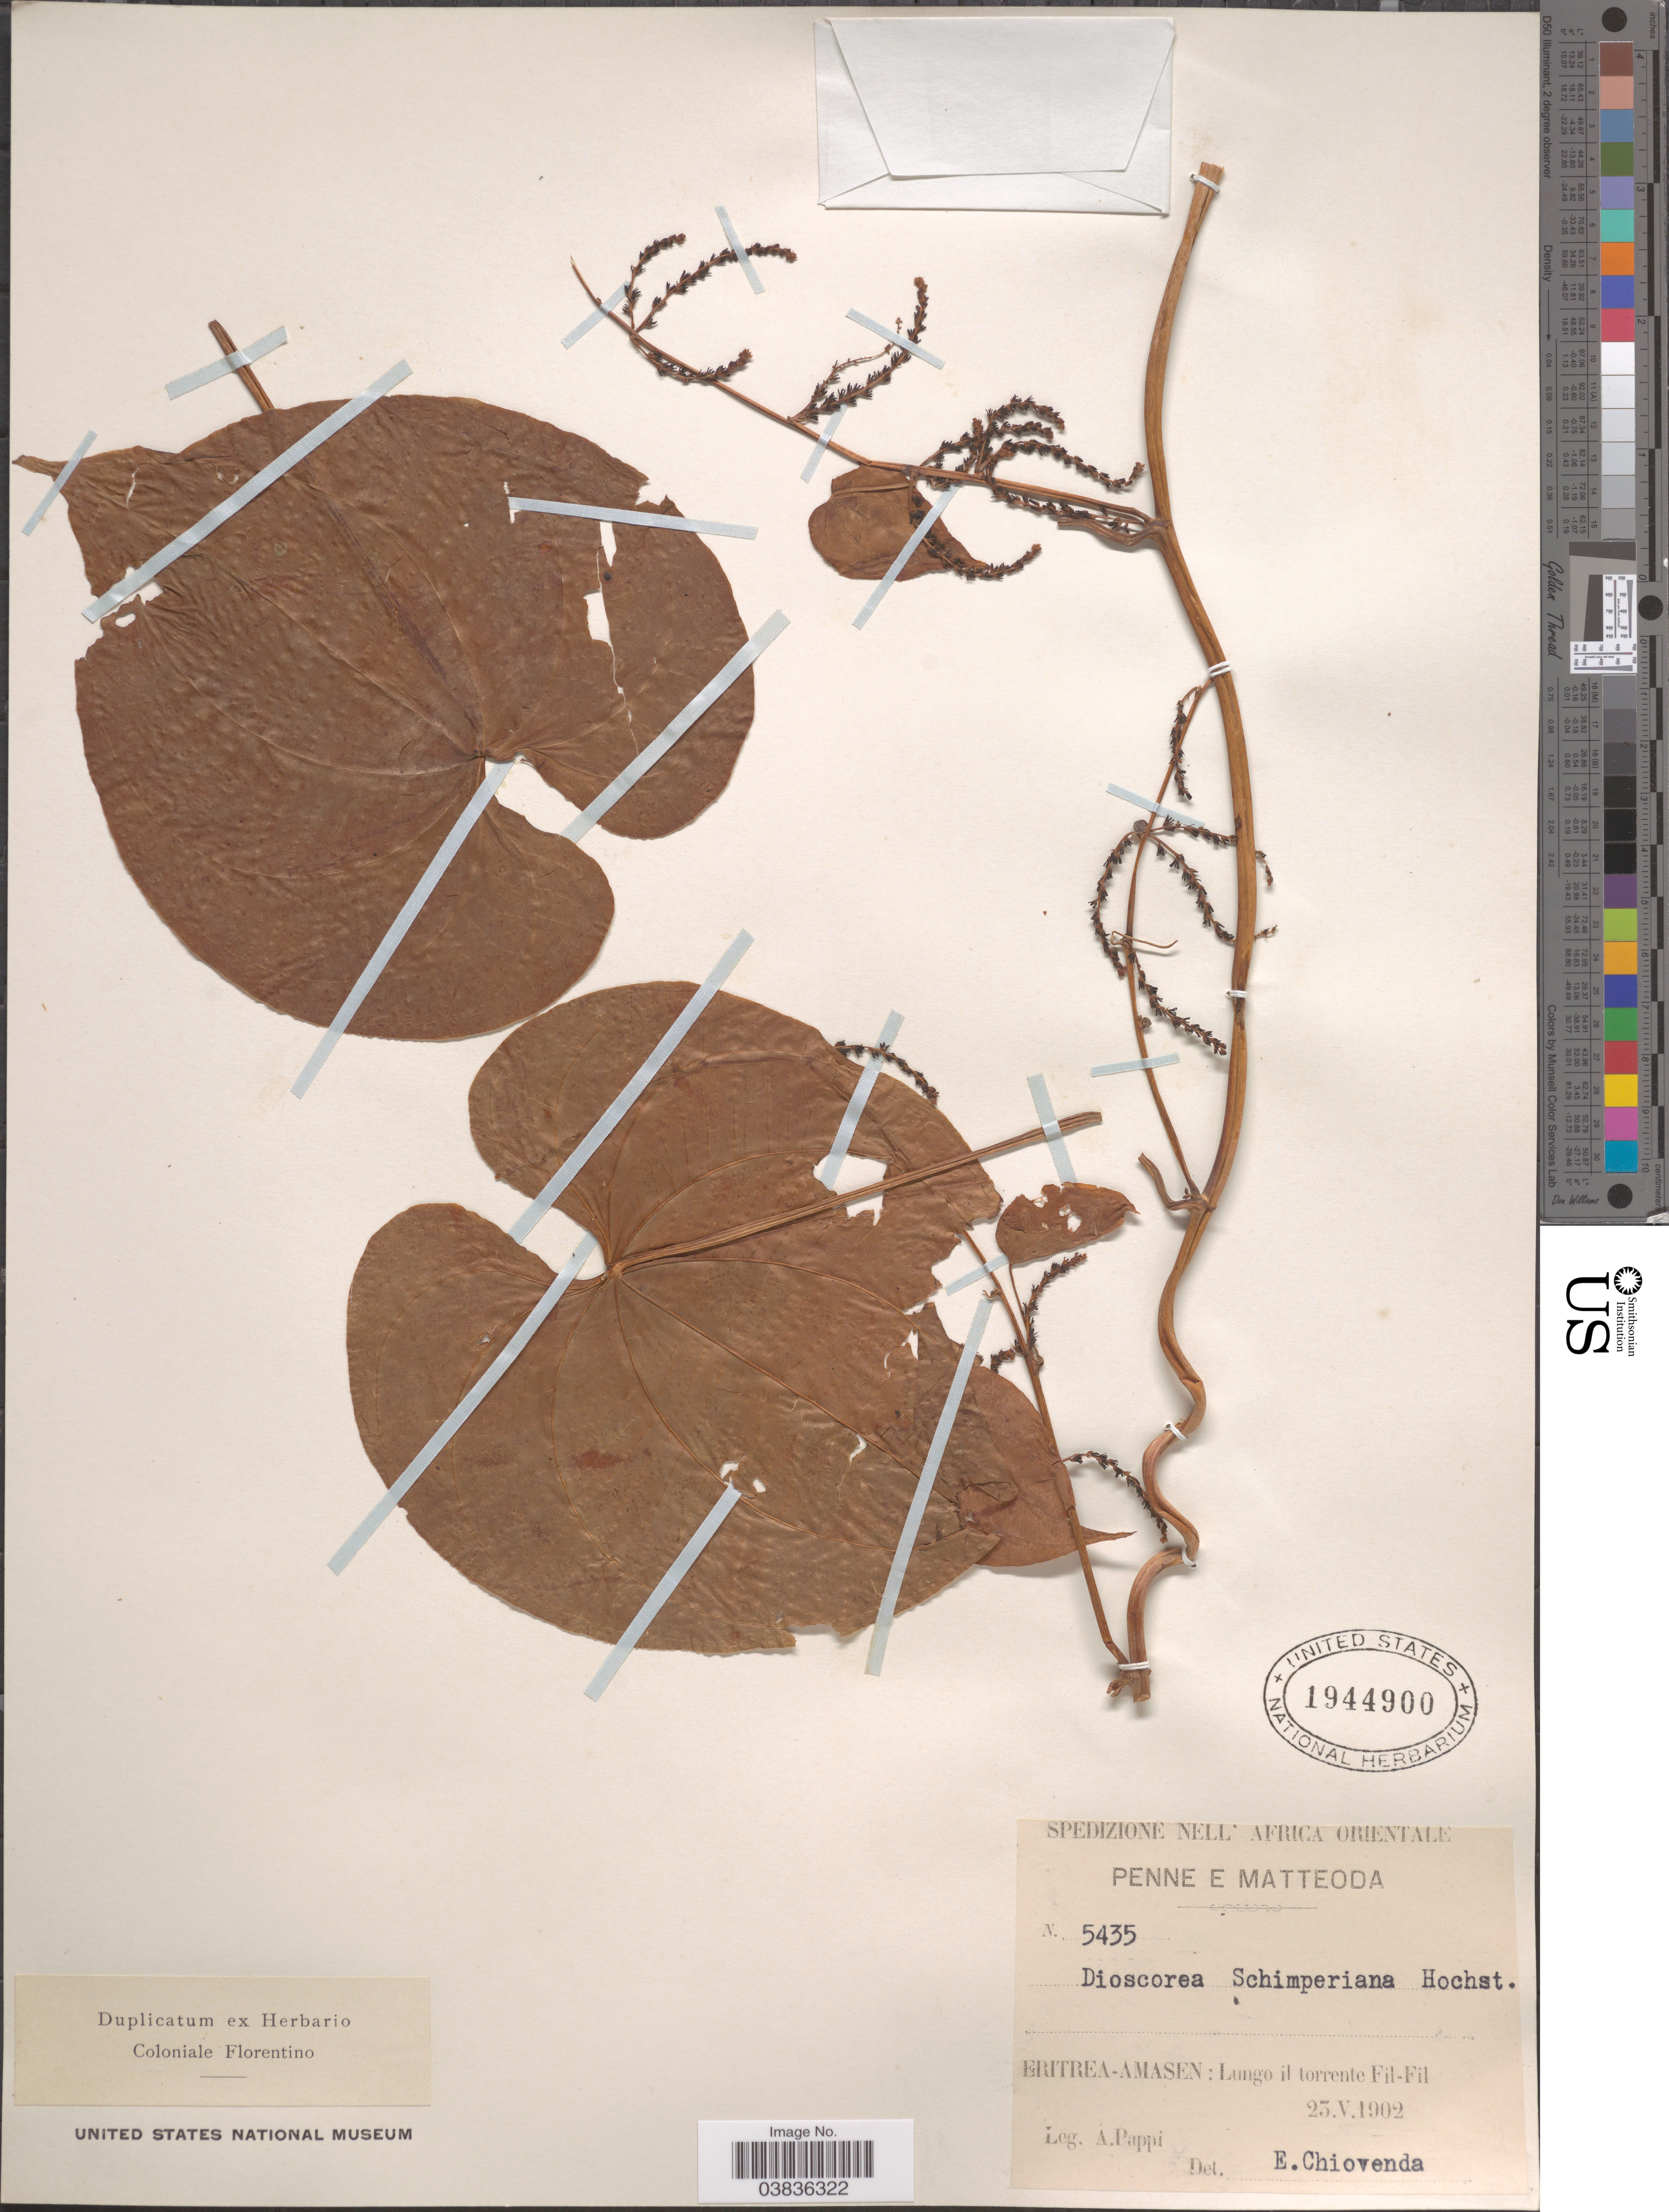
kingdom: Plantae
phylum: Tracheophyta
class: Liliopsida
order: Dioscoreales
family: Dioscoreaceae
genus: Dioscorea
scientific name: Dioscorea schimperiana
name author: Hochst. ex Kunth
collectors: A. Pappi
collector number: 5435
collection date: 1902-05-25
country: Eritrea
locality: Africa Orientale. Eritrea-Amasen: Lungo il torrente Fil-Fil.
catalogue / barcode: US 1944900